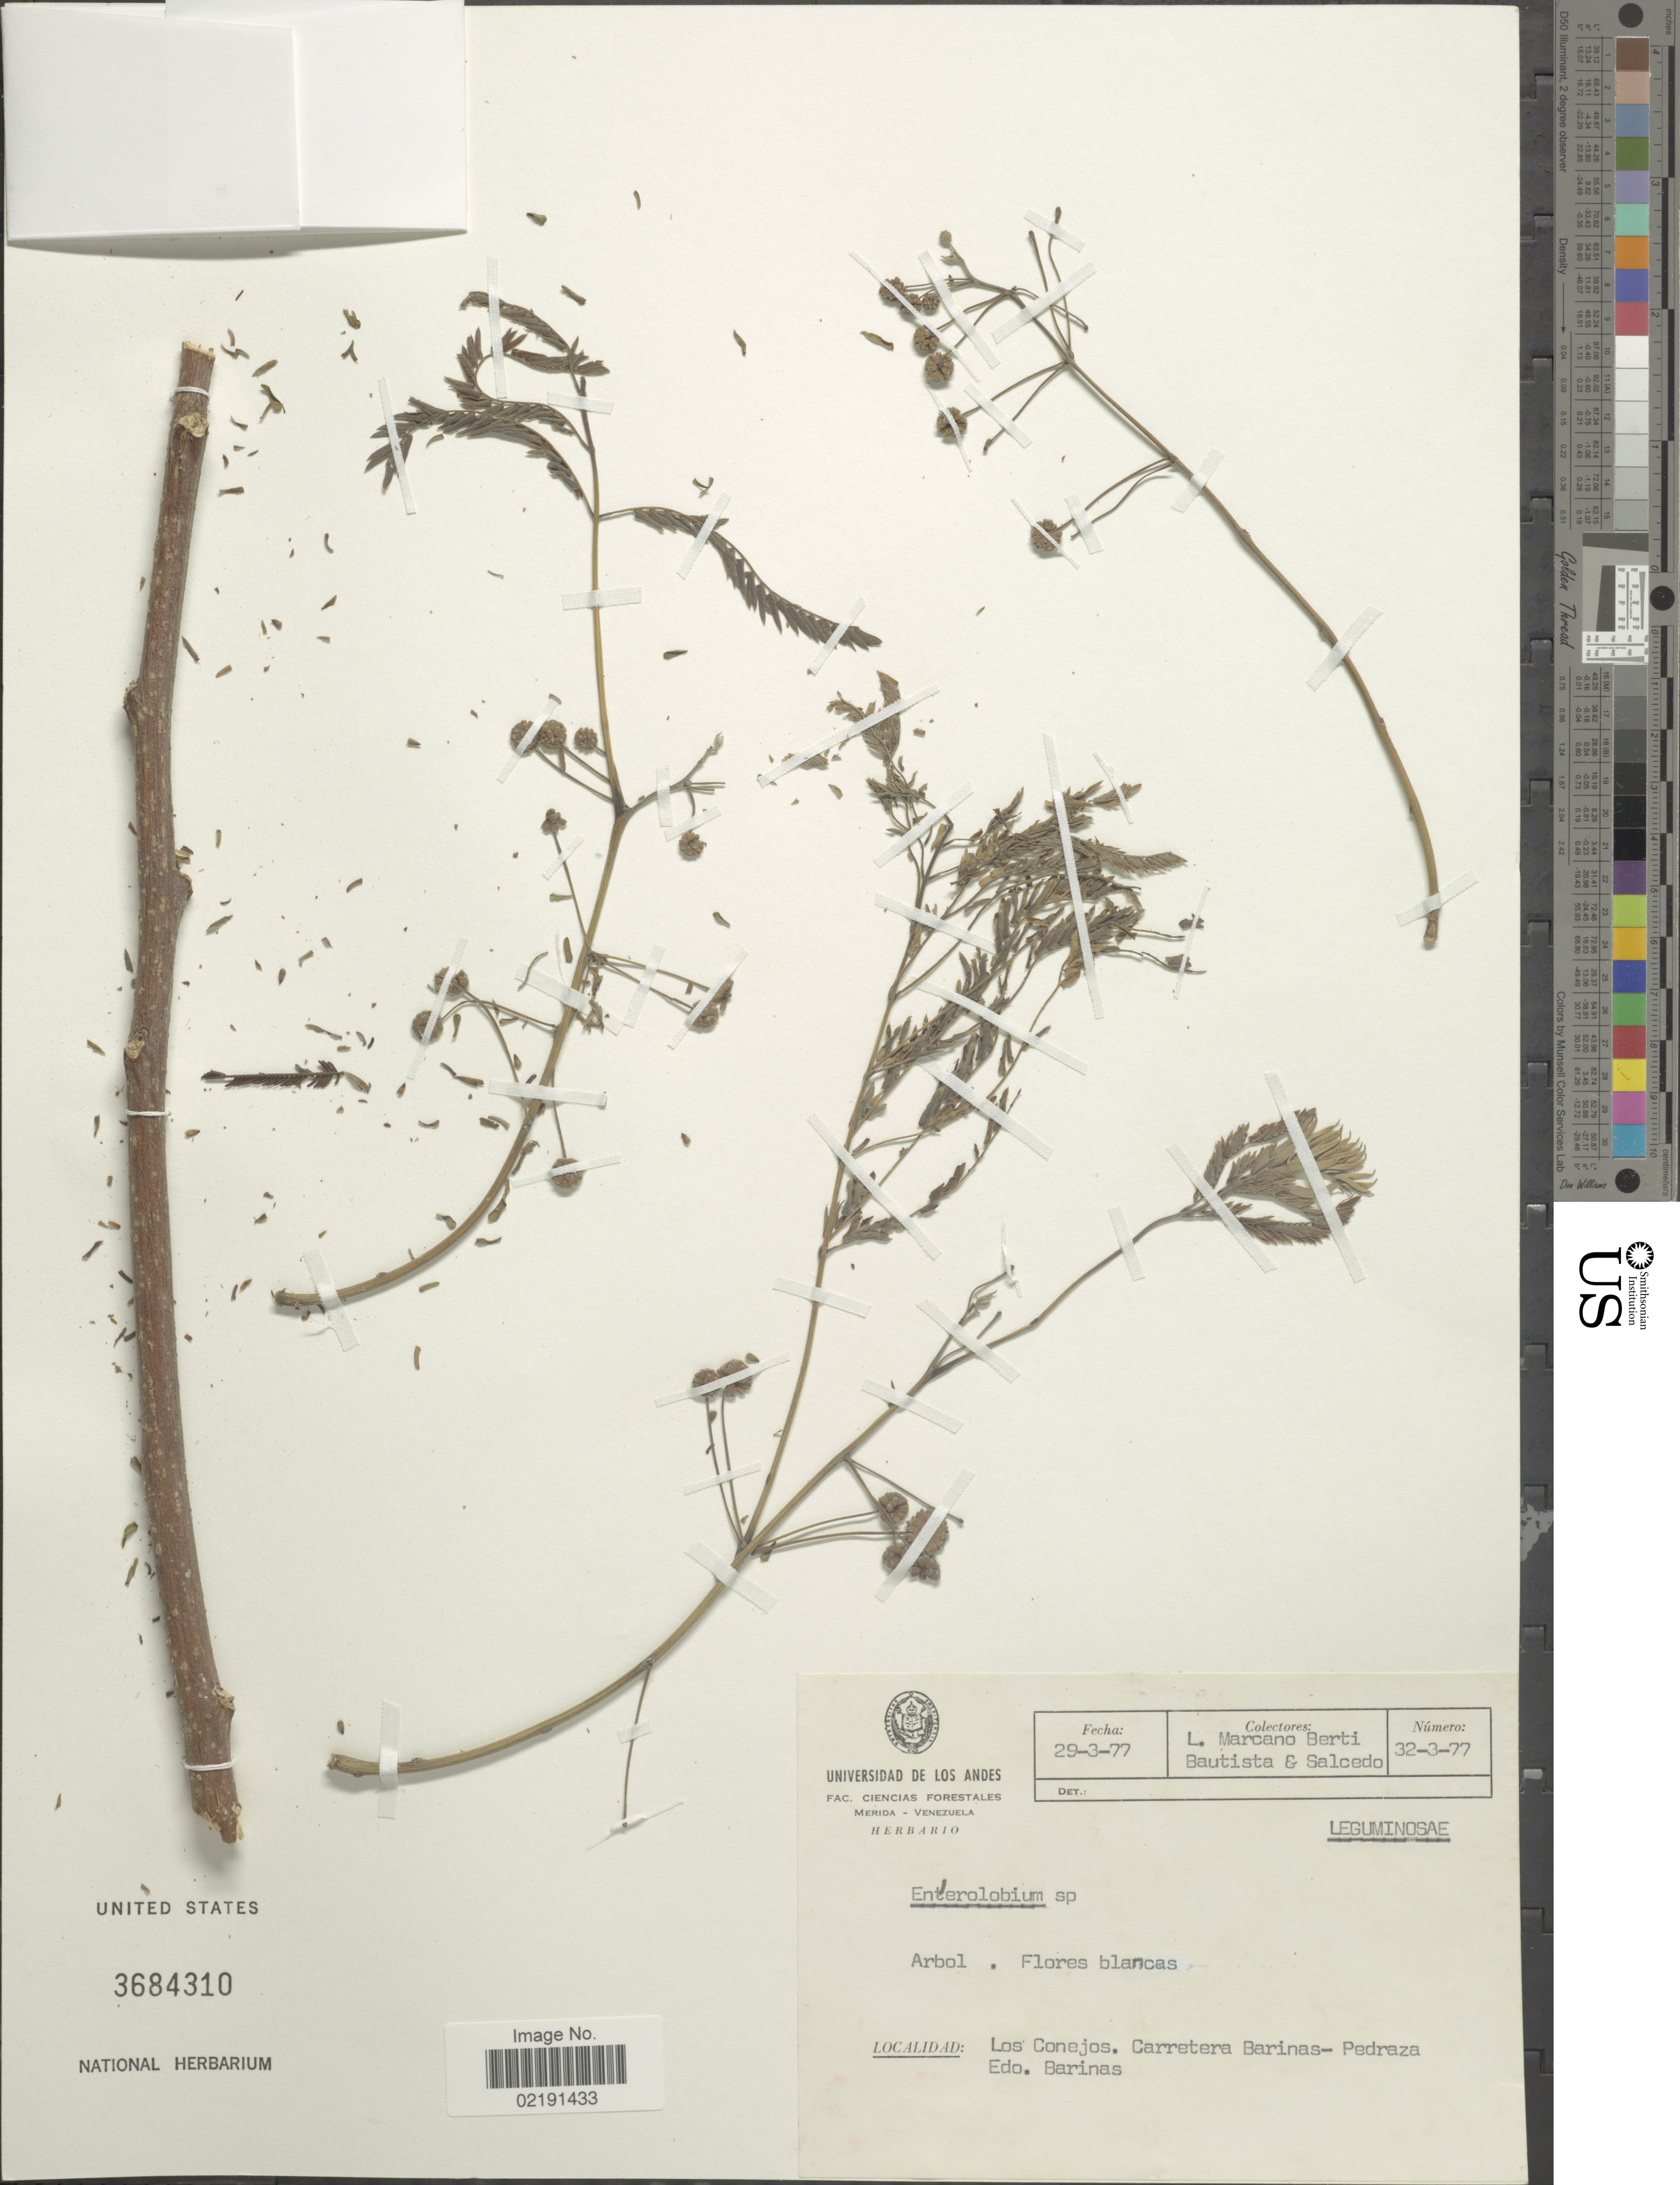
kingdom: Plantae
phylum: Tracheophyta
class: Magnoliopsida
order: Fabales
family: Fabaceae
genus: Enterolobium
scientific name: Enterolobium sp.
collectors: L. Marcano-Berti, -. Bautista & Salcedo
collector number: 32-3-77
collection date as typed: Transcribed d/m/y: 29/3/77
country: Venezuela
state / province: Barinas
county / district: Pedraza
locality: Los Conejos. Carretera Barinas-Pedraza. Edo. Barinas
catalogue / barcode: US 3684310